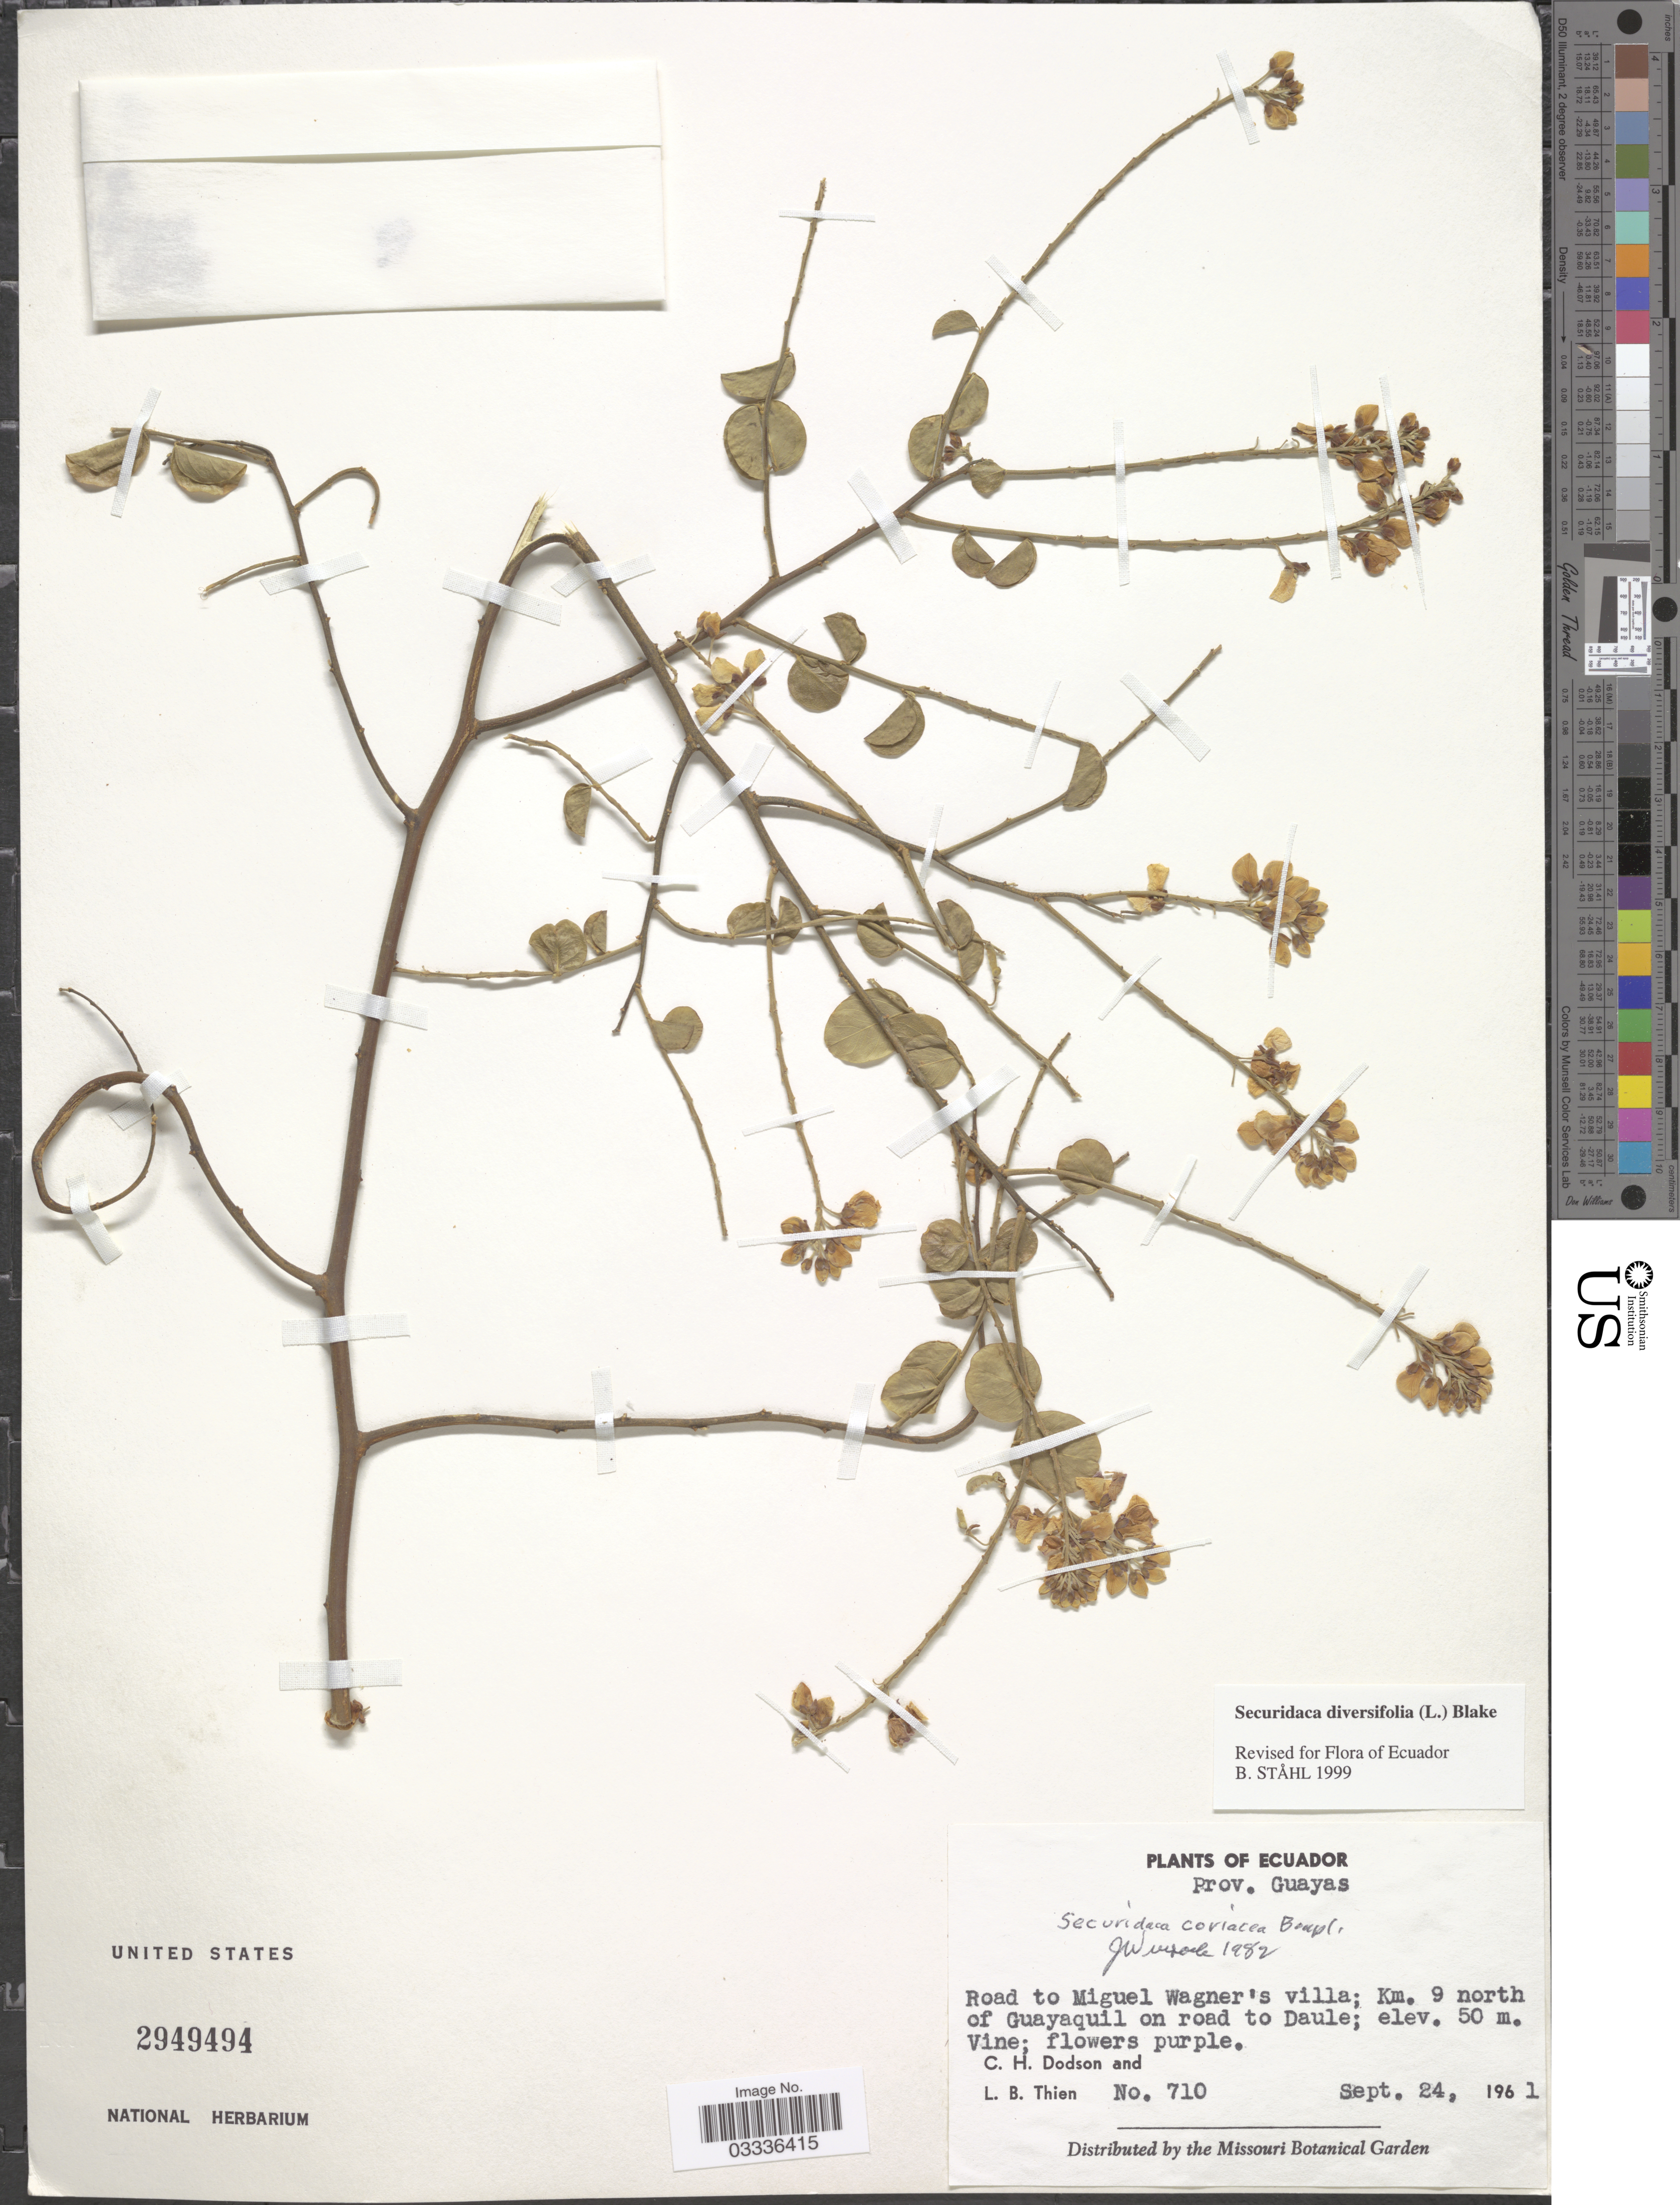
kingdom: Plantae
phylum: Tracheophyta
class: Magnoliopsida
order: Fabales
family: Polygalaceae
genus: Securidaca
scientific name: Securidaca diversifolia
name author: (L.) S.F. Blake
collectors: L. Thien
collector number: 710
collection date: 1961-09-24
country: Ecuador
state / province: Guayas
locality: Road to Miguel Wagner's villa; Km. 9 north of Guayaquil on road to Daule.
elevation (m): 50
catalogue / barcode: US 2949494